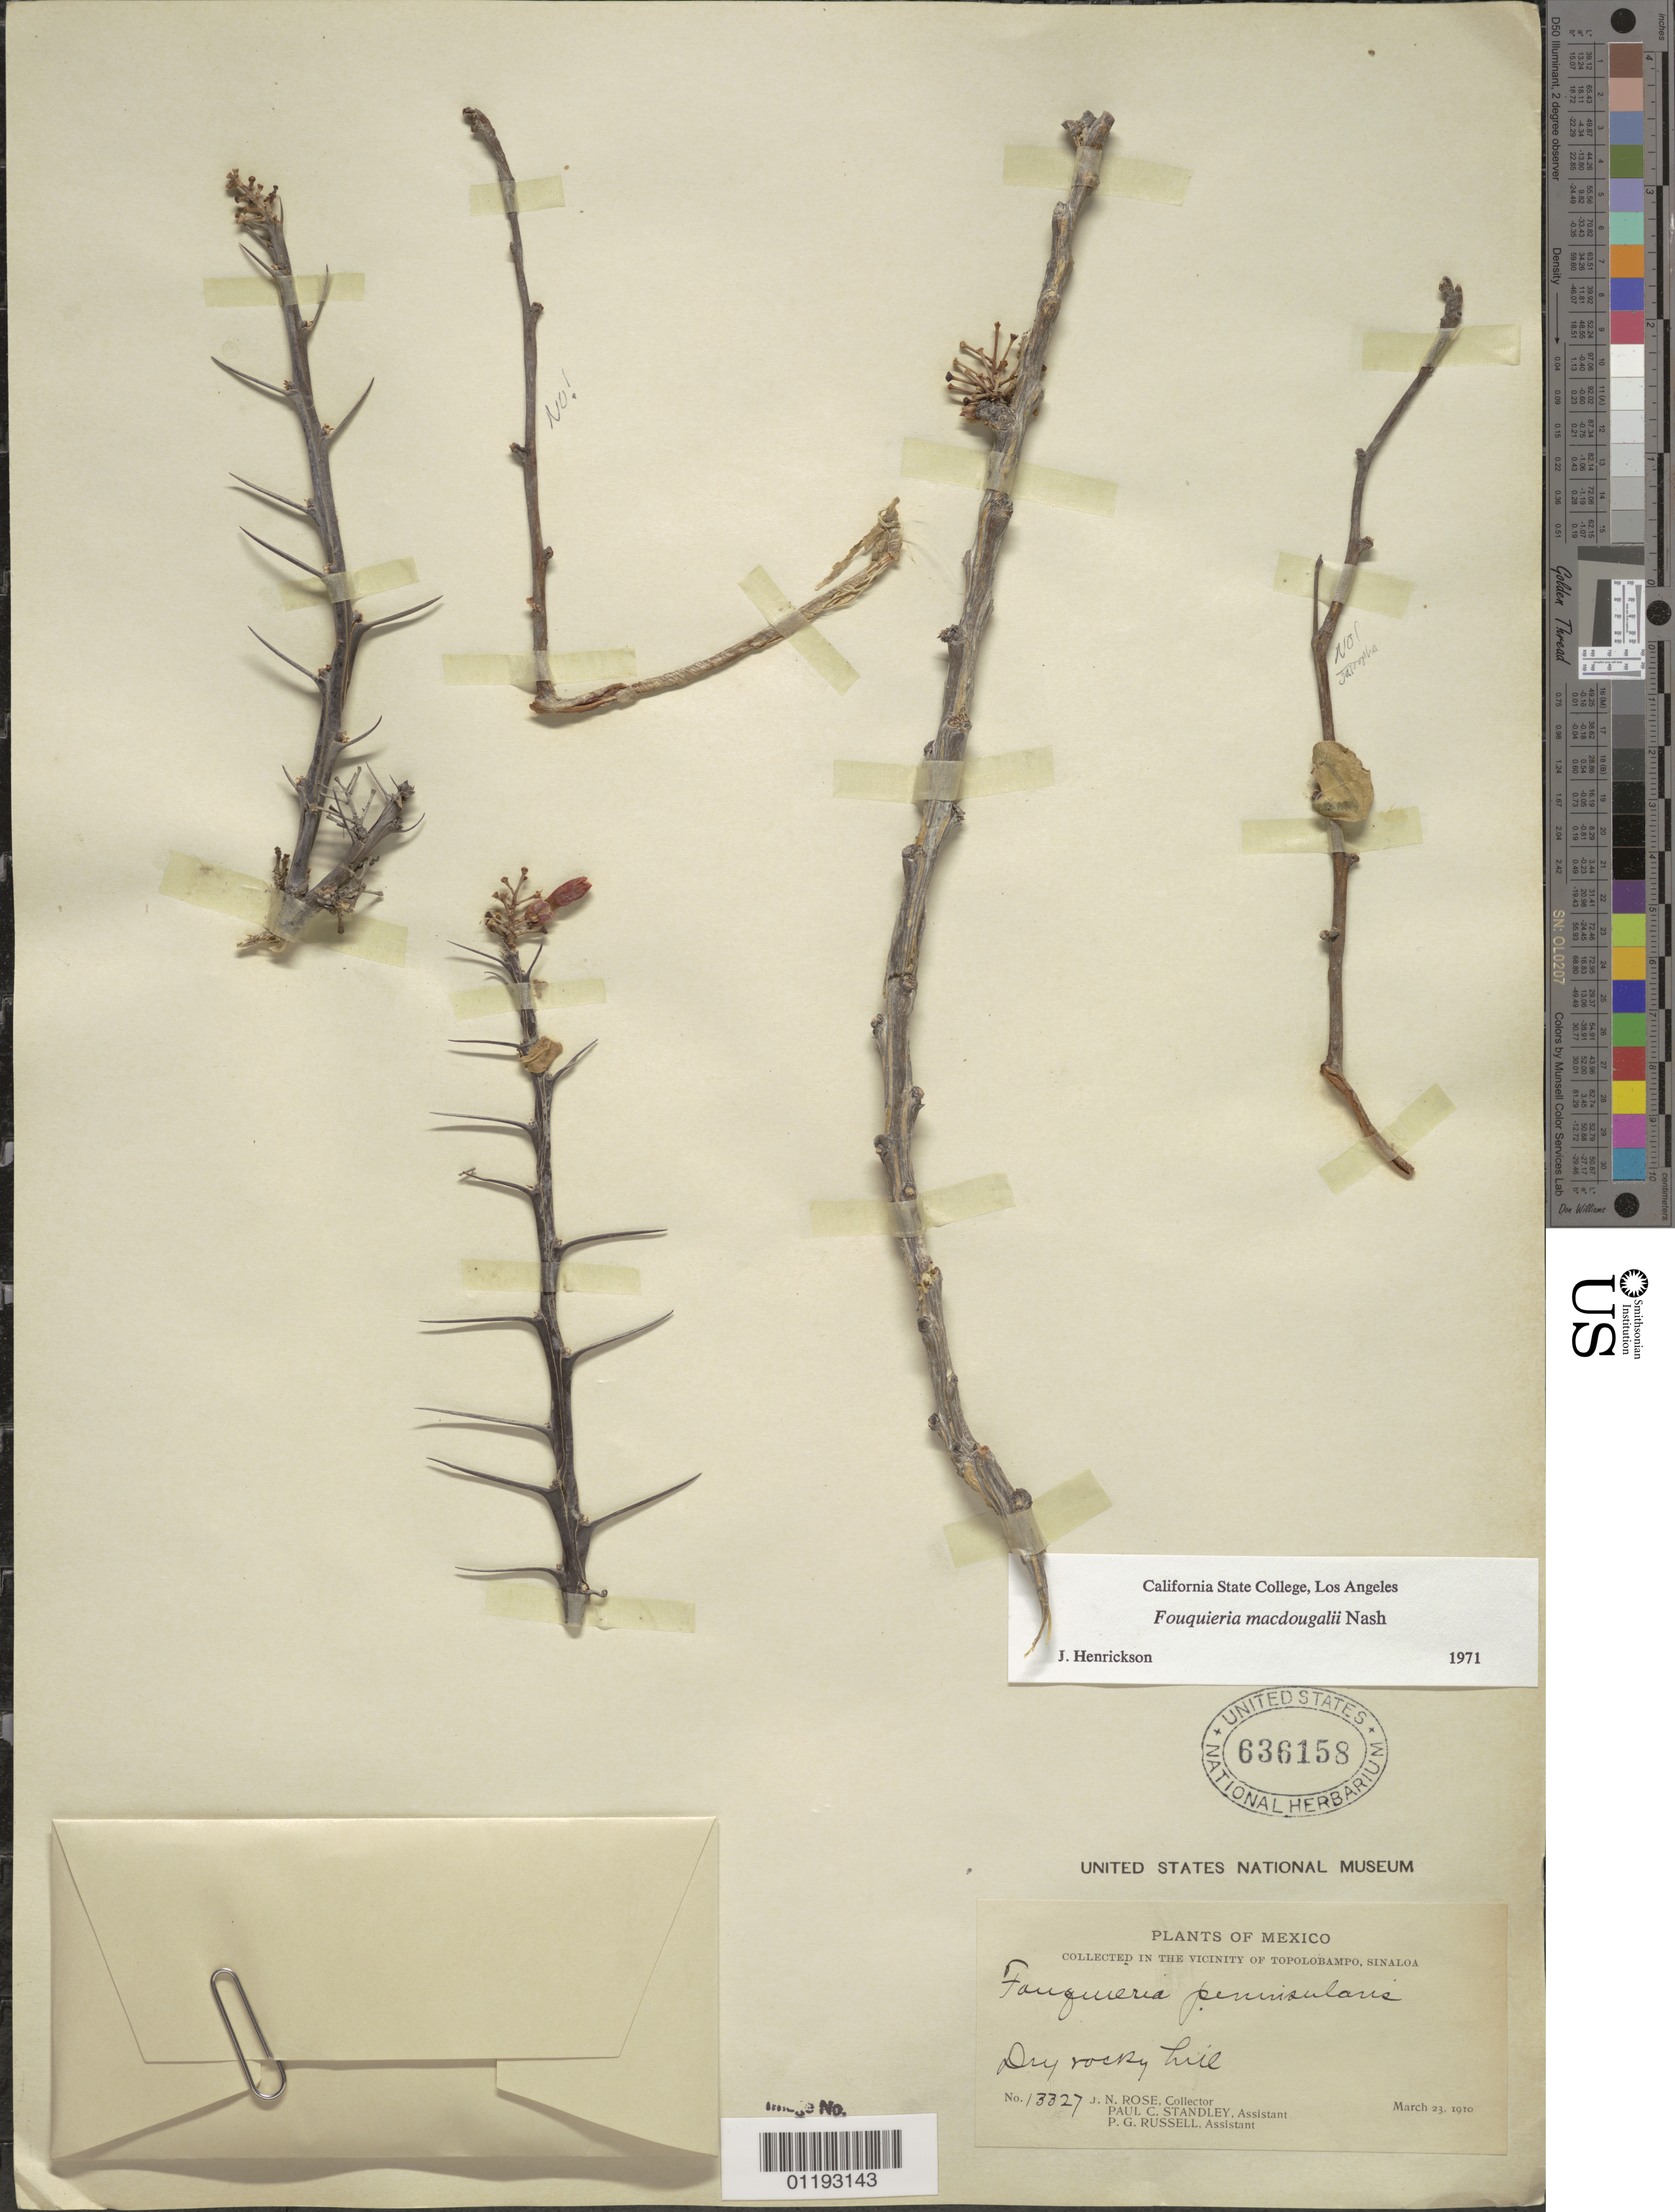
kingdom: Plantae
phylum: Tracheophyta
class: Magnoliopsida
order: Ericales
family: Fouquieriaceae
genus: Fouquieria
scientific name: Fouquieria macdougalii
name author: Nash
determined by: Henrickson, James, (CSLA), California State University at Los Angeles (UNITED STATES)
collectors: J. N. Rose, P. C. Standley & P. G. Russell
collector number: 13327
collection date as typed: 23 Mar 1910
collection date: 1910-03-23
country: Mexico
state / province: Sinaloa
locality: Vicinity of Topolobampo, Sinaloa.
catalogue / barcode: US 636158